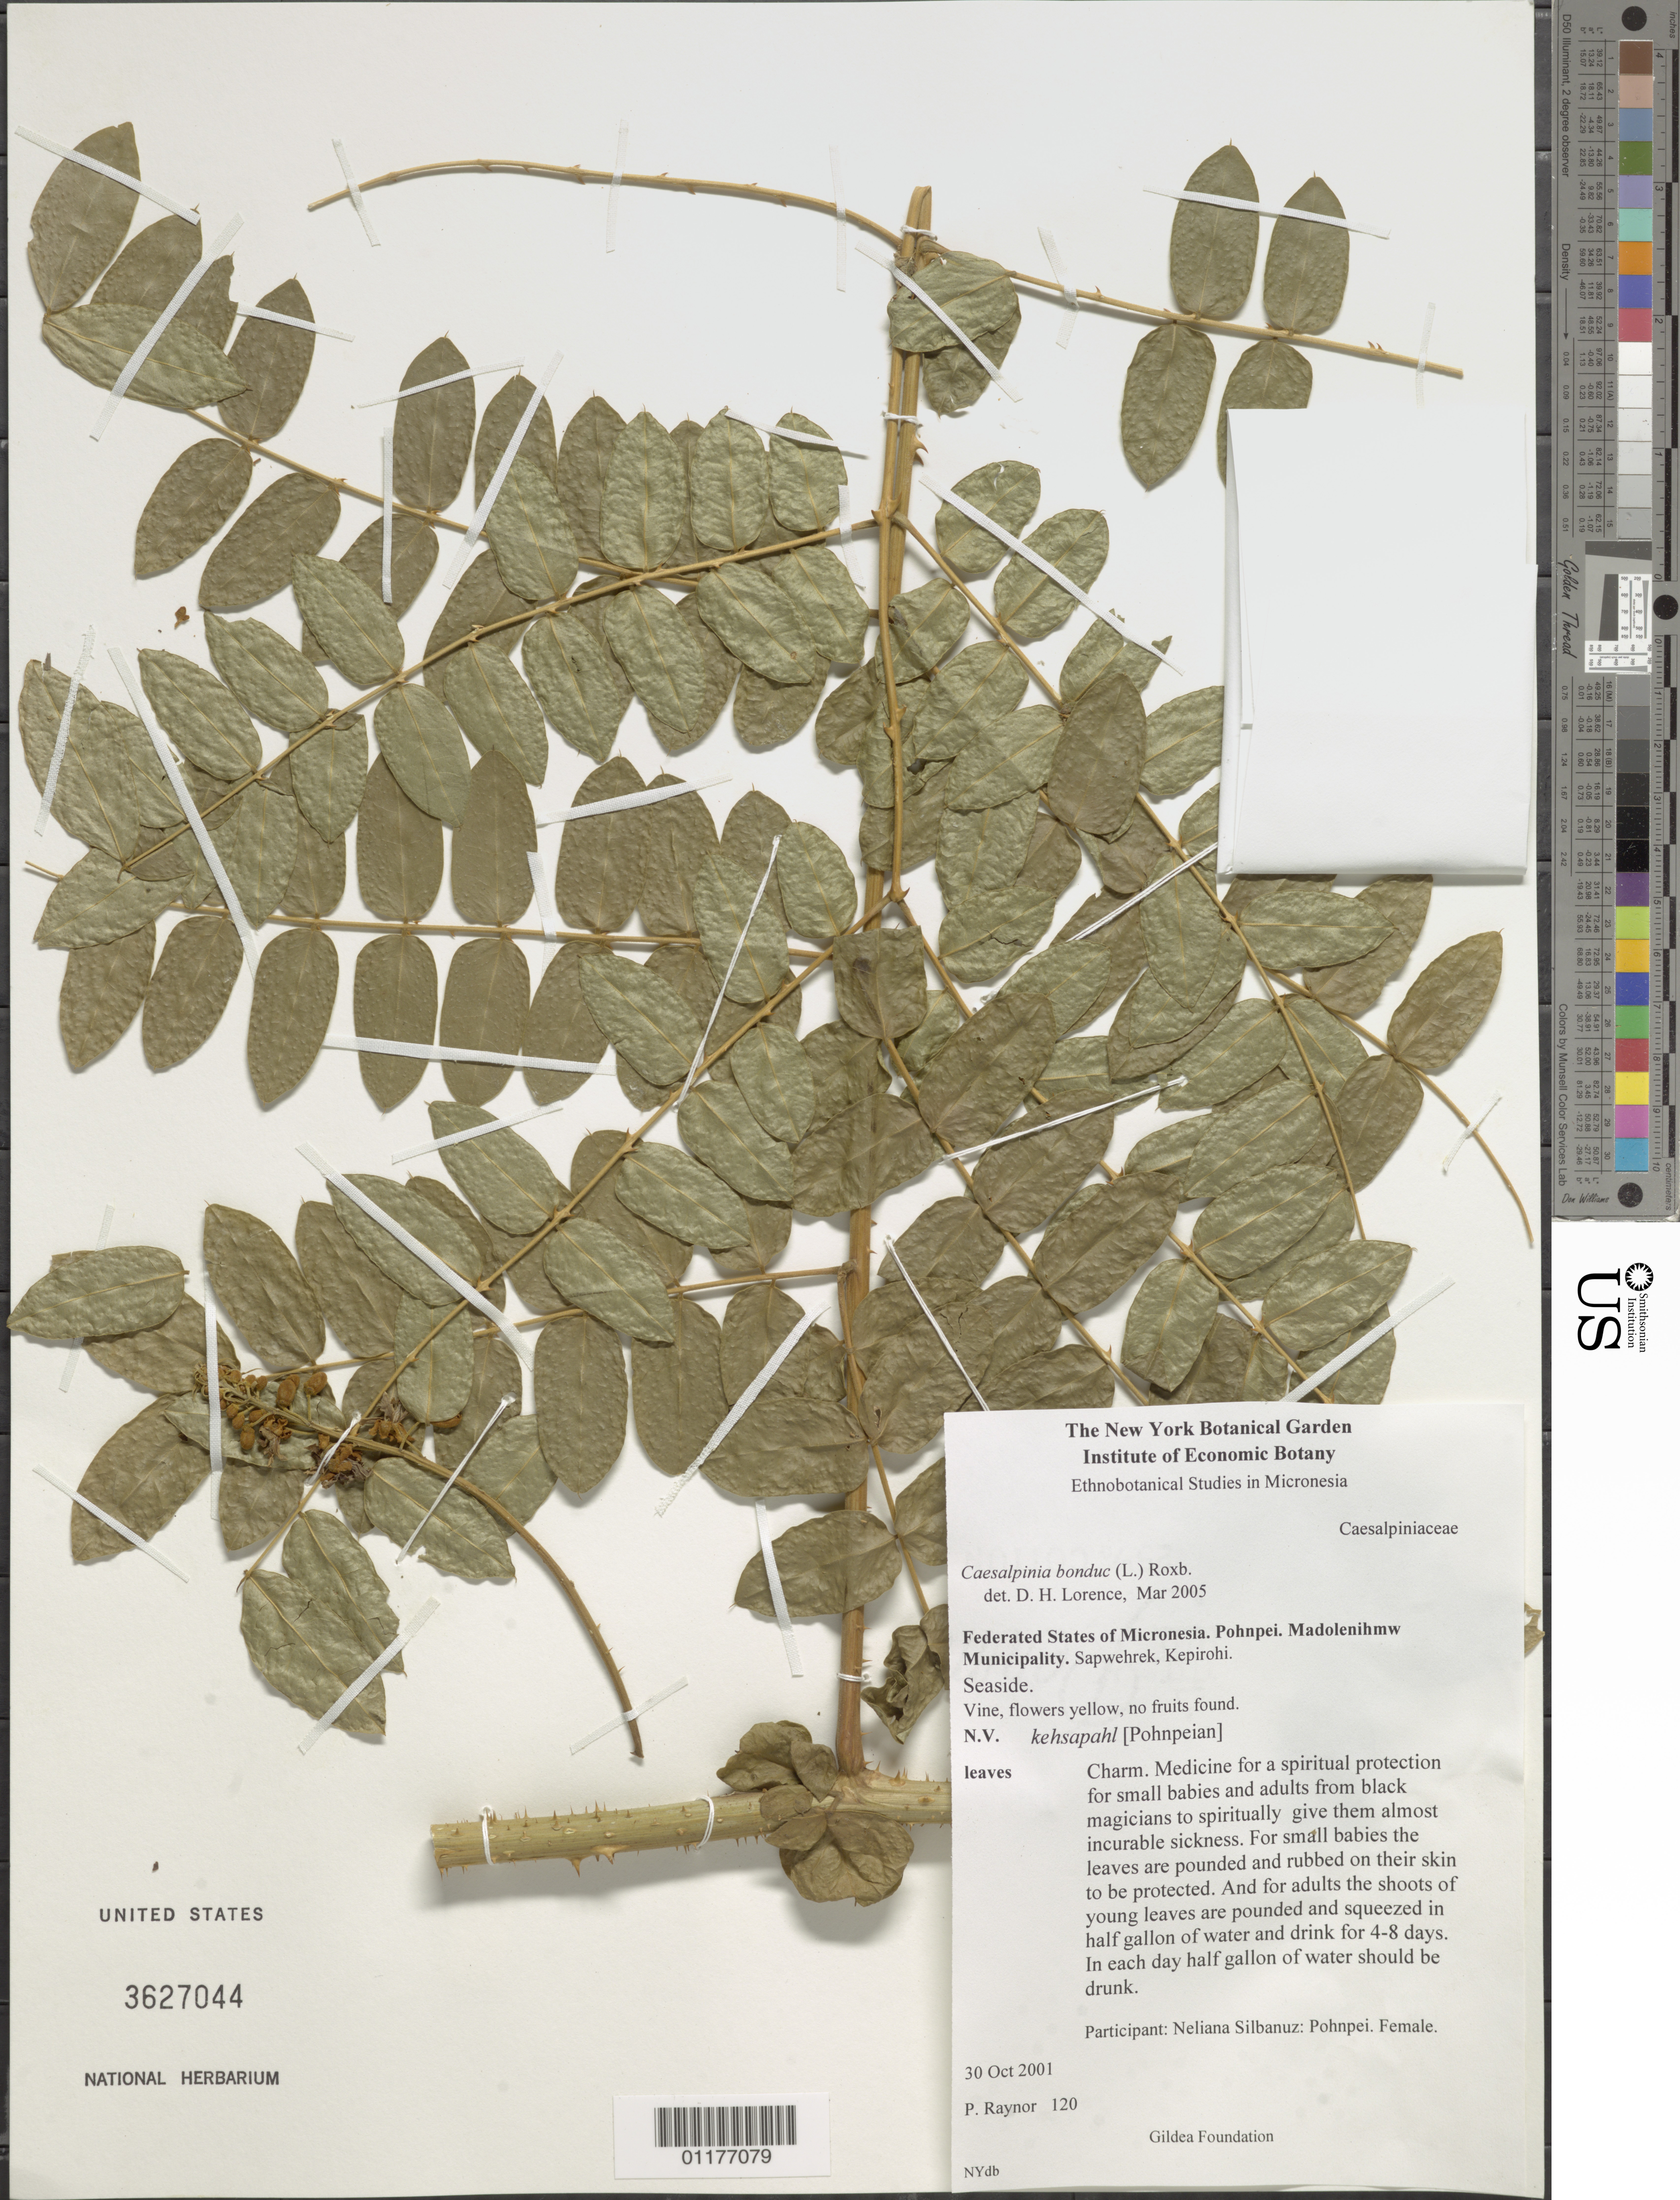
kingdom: Plantae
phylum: Tracheophyta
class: Magnoliopsida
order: Fabales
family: Fabaceae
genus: Guilandina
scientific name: Guilandina bonduc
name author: L.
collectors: P. Raynor & N. Silbanuz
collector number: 120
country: Micronesia, Federated States of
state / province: Pohnpei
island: Pohnpei [Ponape]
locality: Madoleihmw, Sapwehrek, Kepirohi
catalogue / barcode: US 3627044